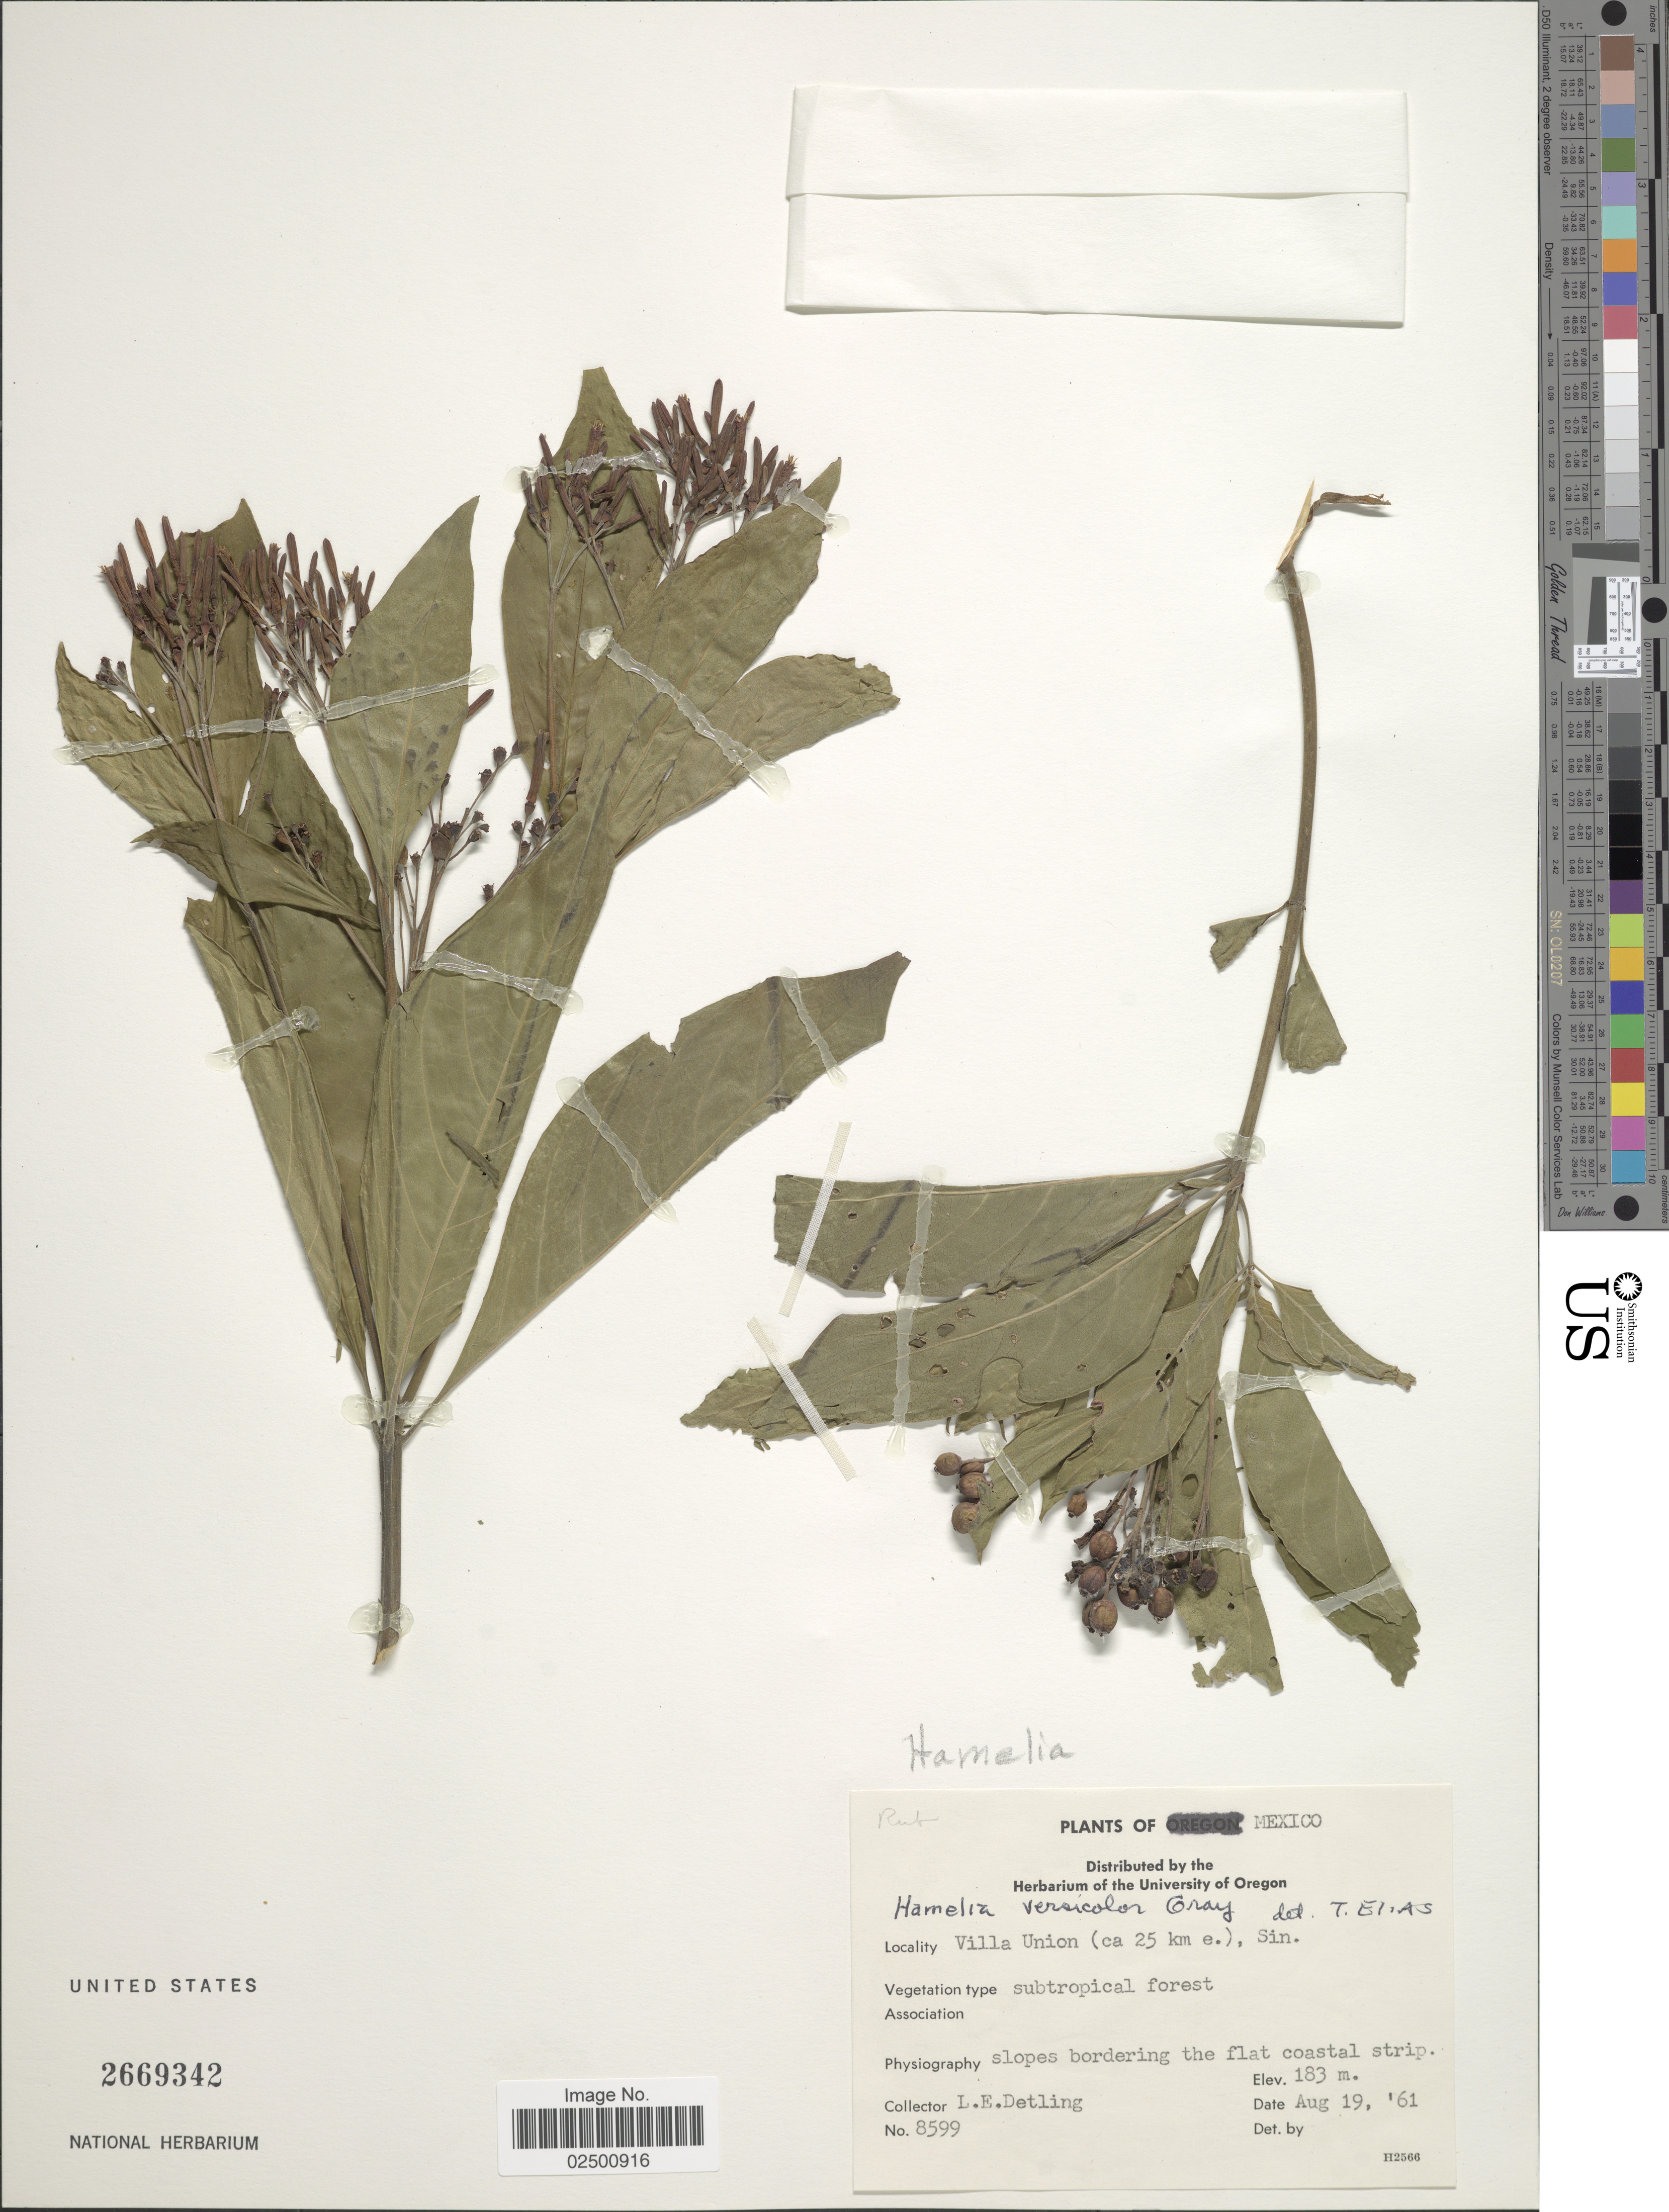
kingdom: Plantae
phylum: Tracheophyta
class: Magnoliopsida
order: Gentianales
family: Rubiaceae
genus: Hamelia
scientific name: Hamelia versicolor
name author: A. Gray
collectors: L. E. Detling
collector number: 8599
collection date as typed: Transcribed d/m/y: 19/8/61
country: Mexico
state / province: Sinaloa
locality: Villa Union (ca 25 km e.)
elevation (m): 183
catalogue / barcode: US 2669342